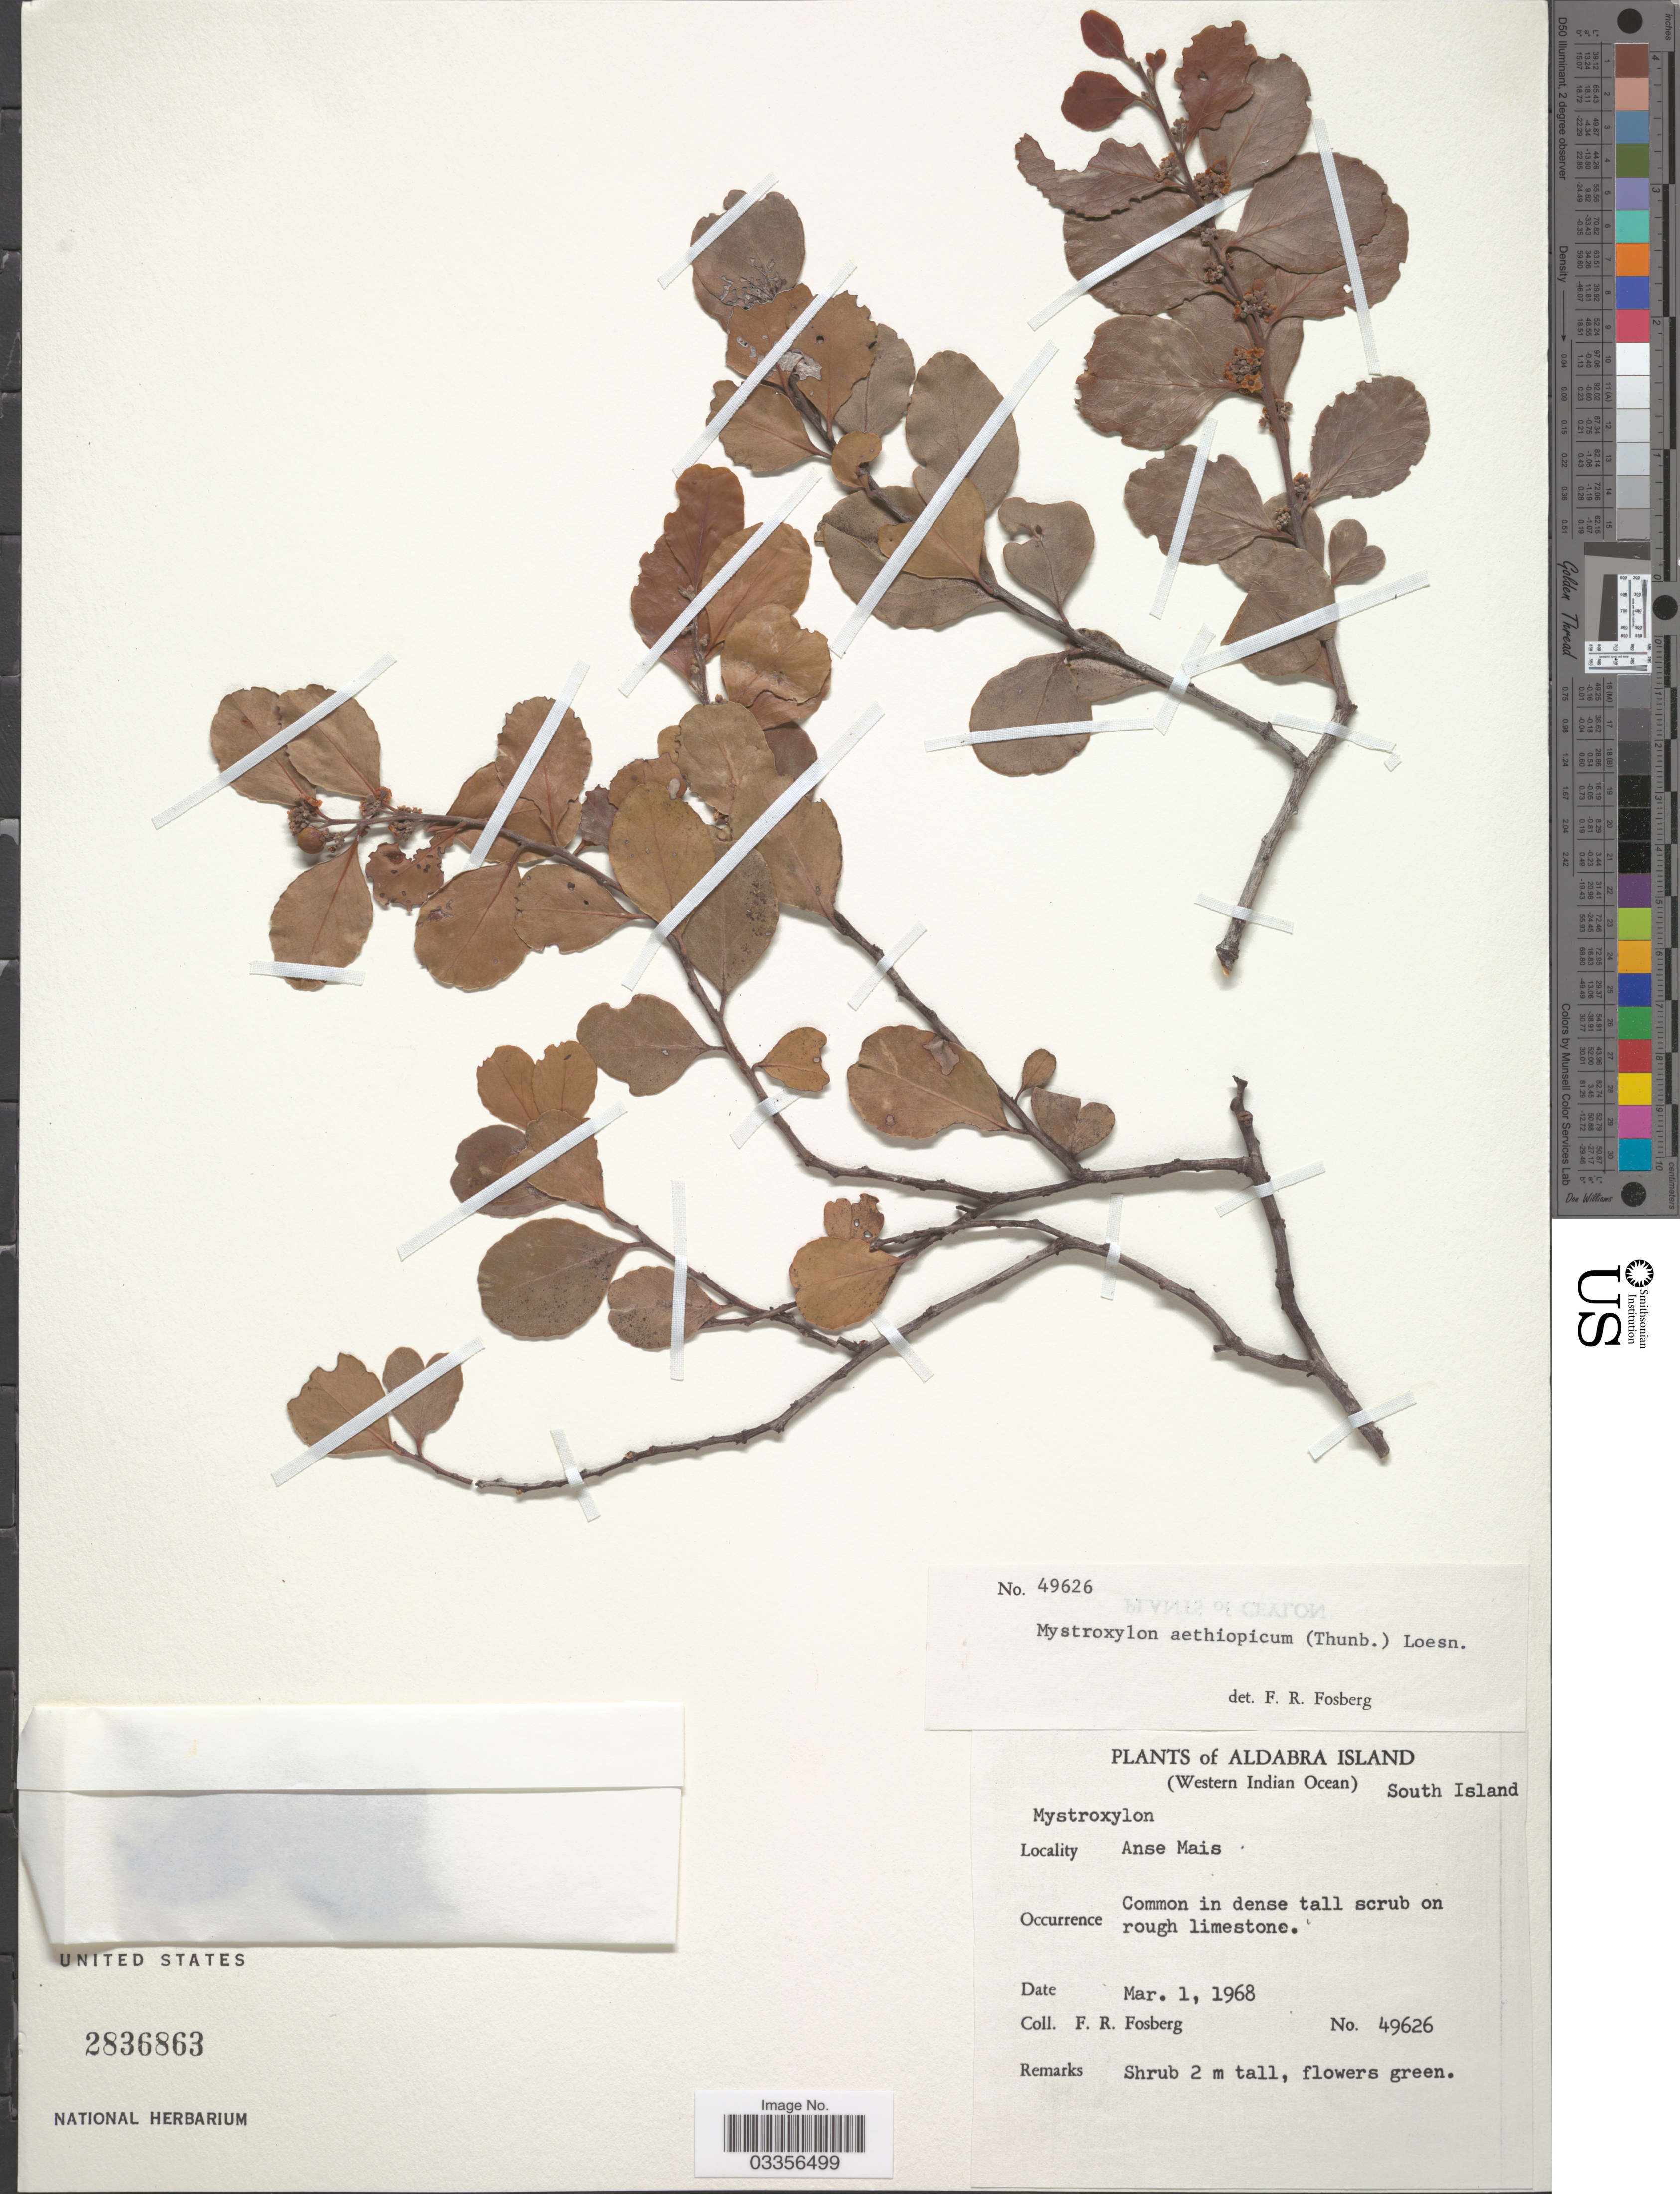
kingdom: Plantae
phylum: Tracheophyta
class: Magnoliopsida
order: Celastrales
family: Celastraceae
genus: Mystroxylon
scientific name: Mystroxylon aethiopicum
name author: (Thunb.) Loes.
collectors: F. R. Fosberg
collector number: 49626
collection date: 1968-03-01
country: Seychelles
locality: Aldabra Island (Western Indian Ocean) South Island, Anse Mais.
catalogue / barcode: US 2836863